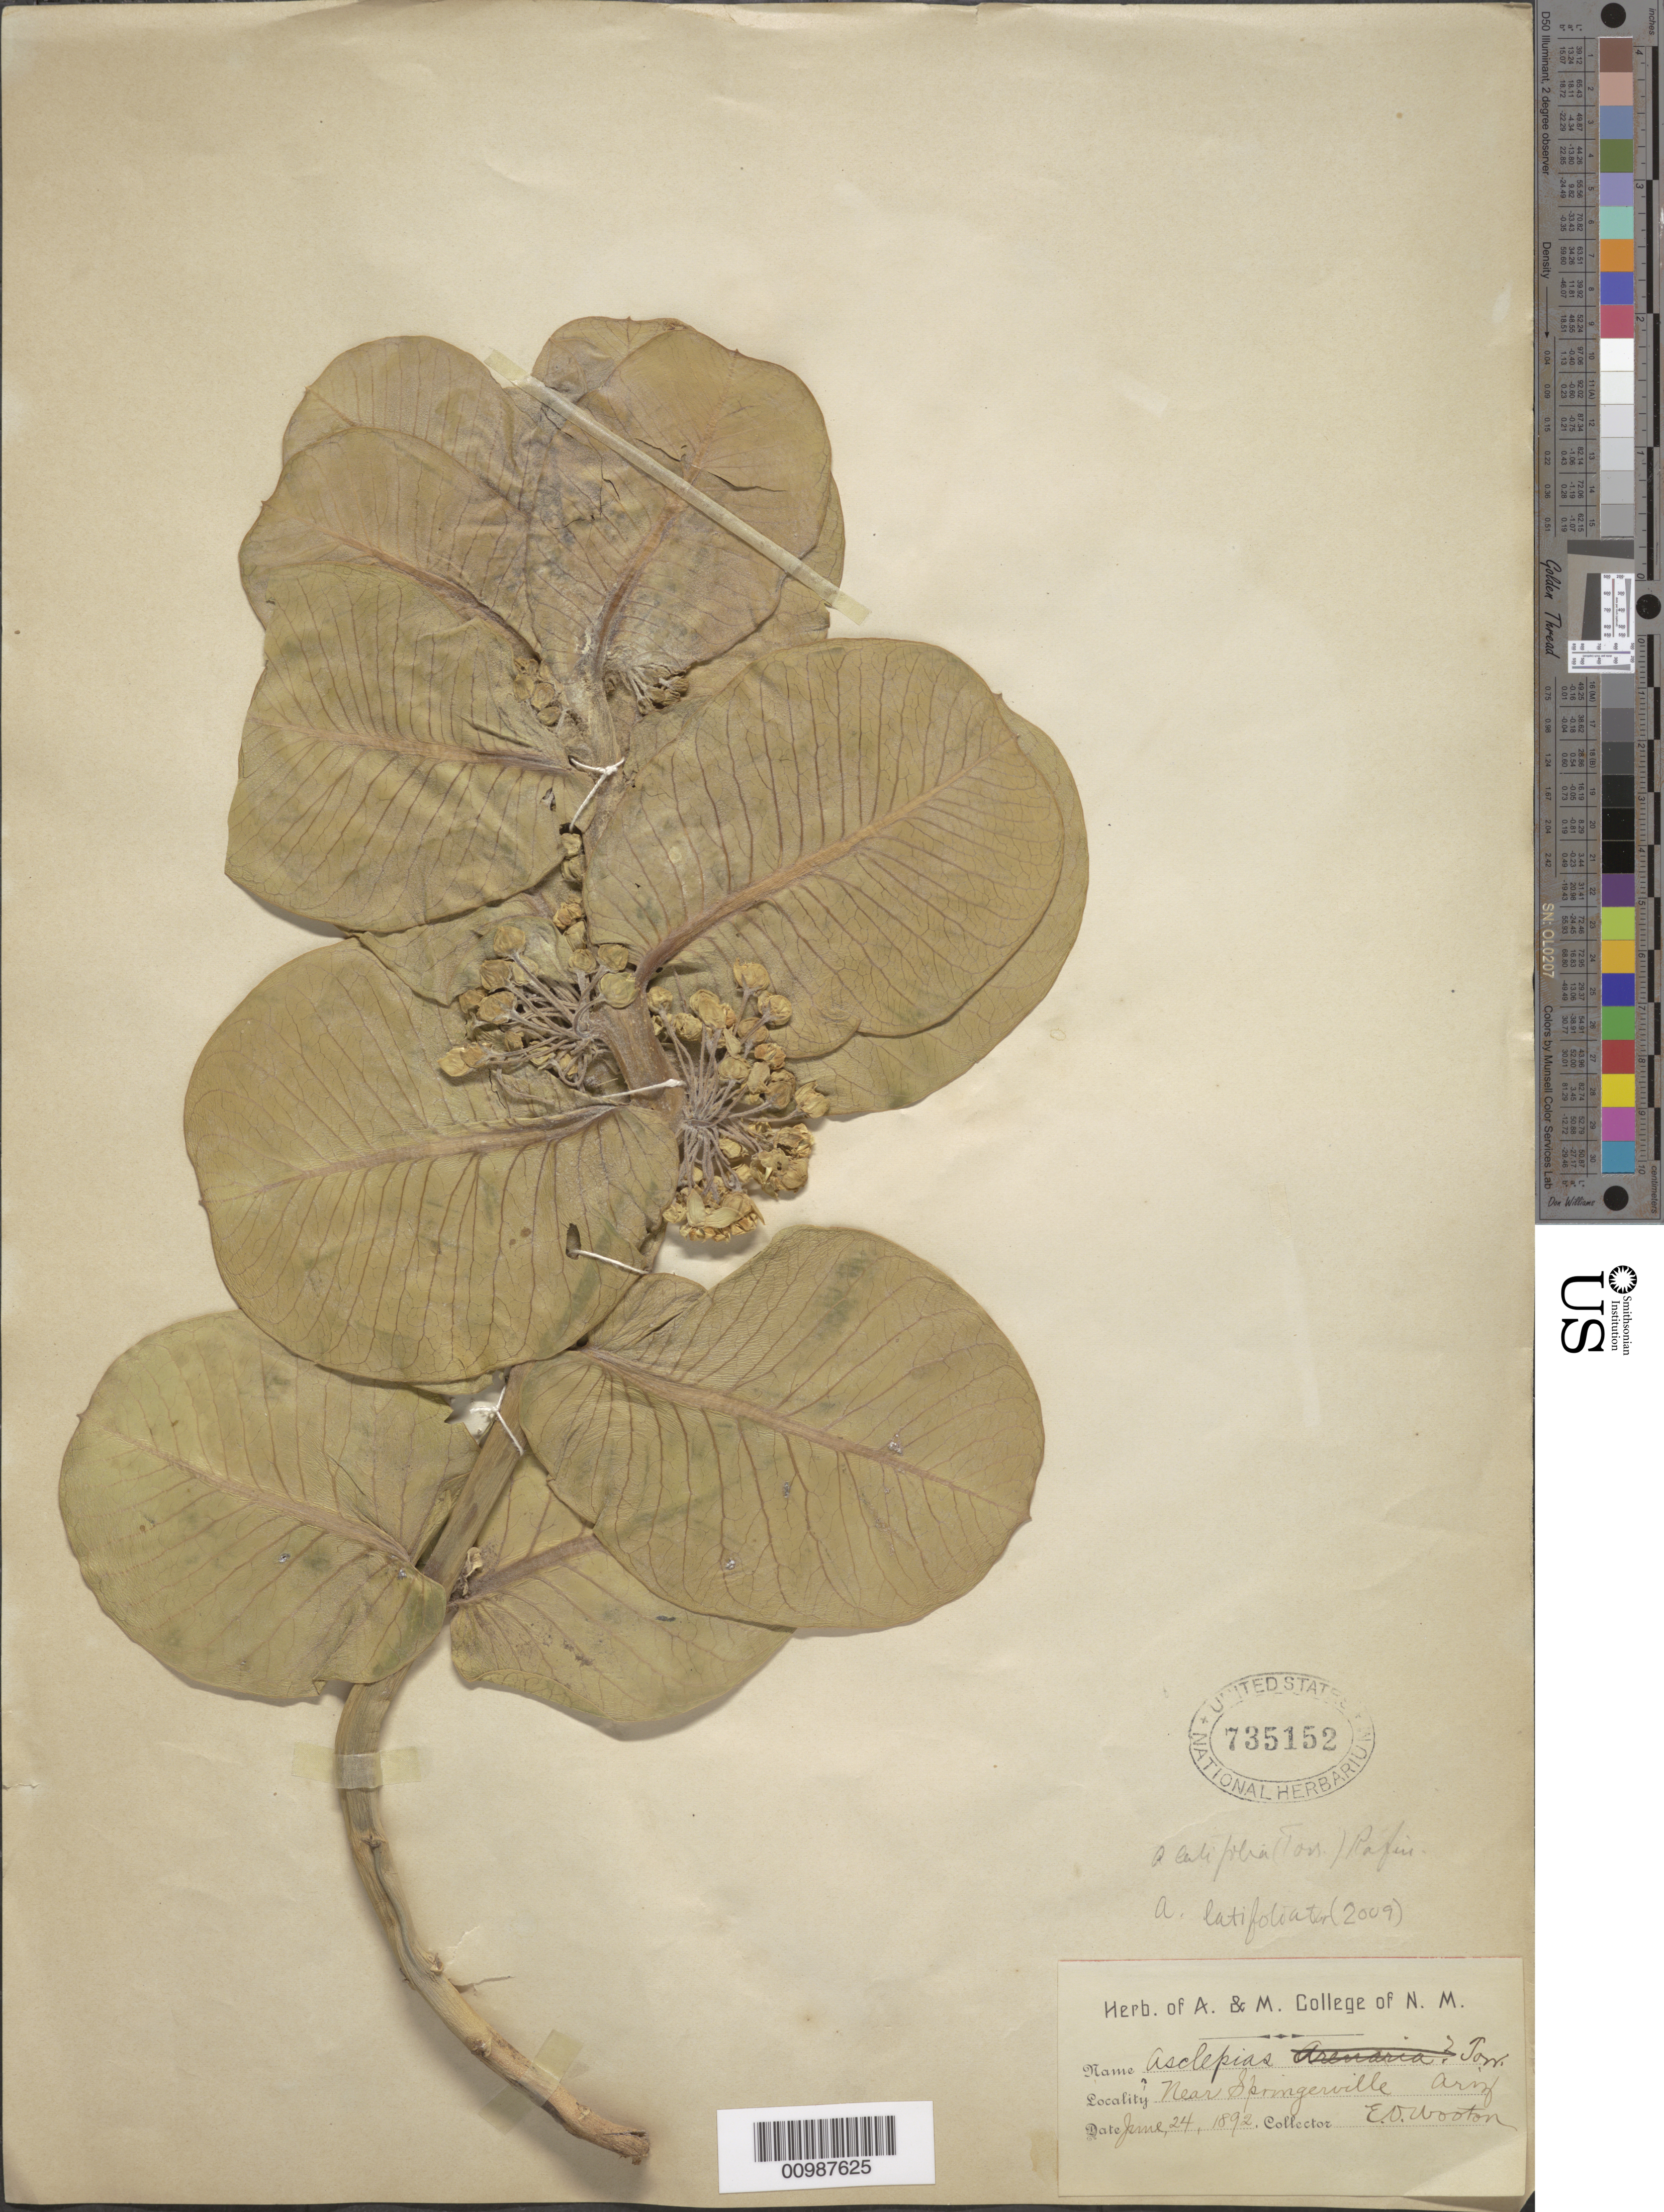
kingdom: Plantae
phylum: Tracheophyta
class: Magnoliopsida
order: Gentianales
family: Apocynaceae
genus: Asclepias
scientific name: Asclepias latifolia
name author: Torr.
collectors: E. O. Wooton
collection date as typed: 24 Jun 1892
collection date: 1892-06-24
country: United States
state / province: Arizona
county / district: Apache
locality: Near Springerville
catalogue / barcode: US 735152